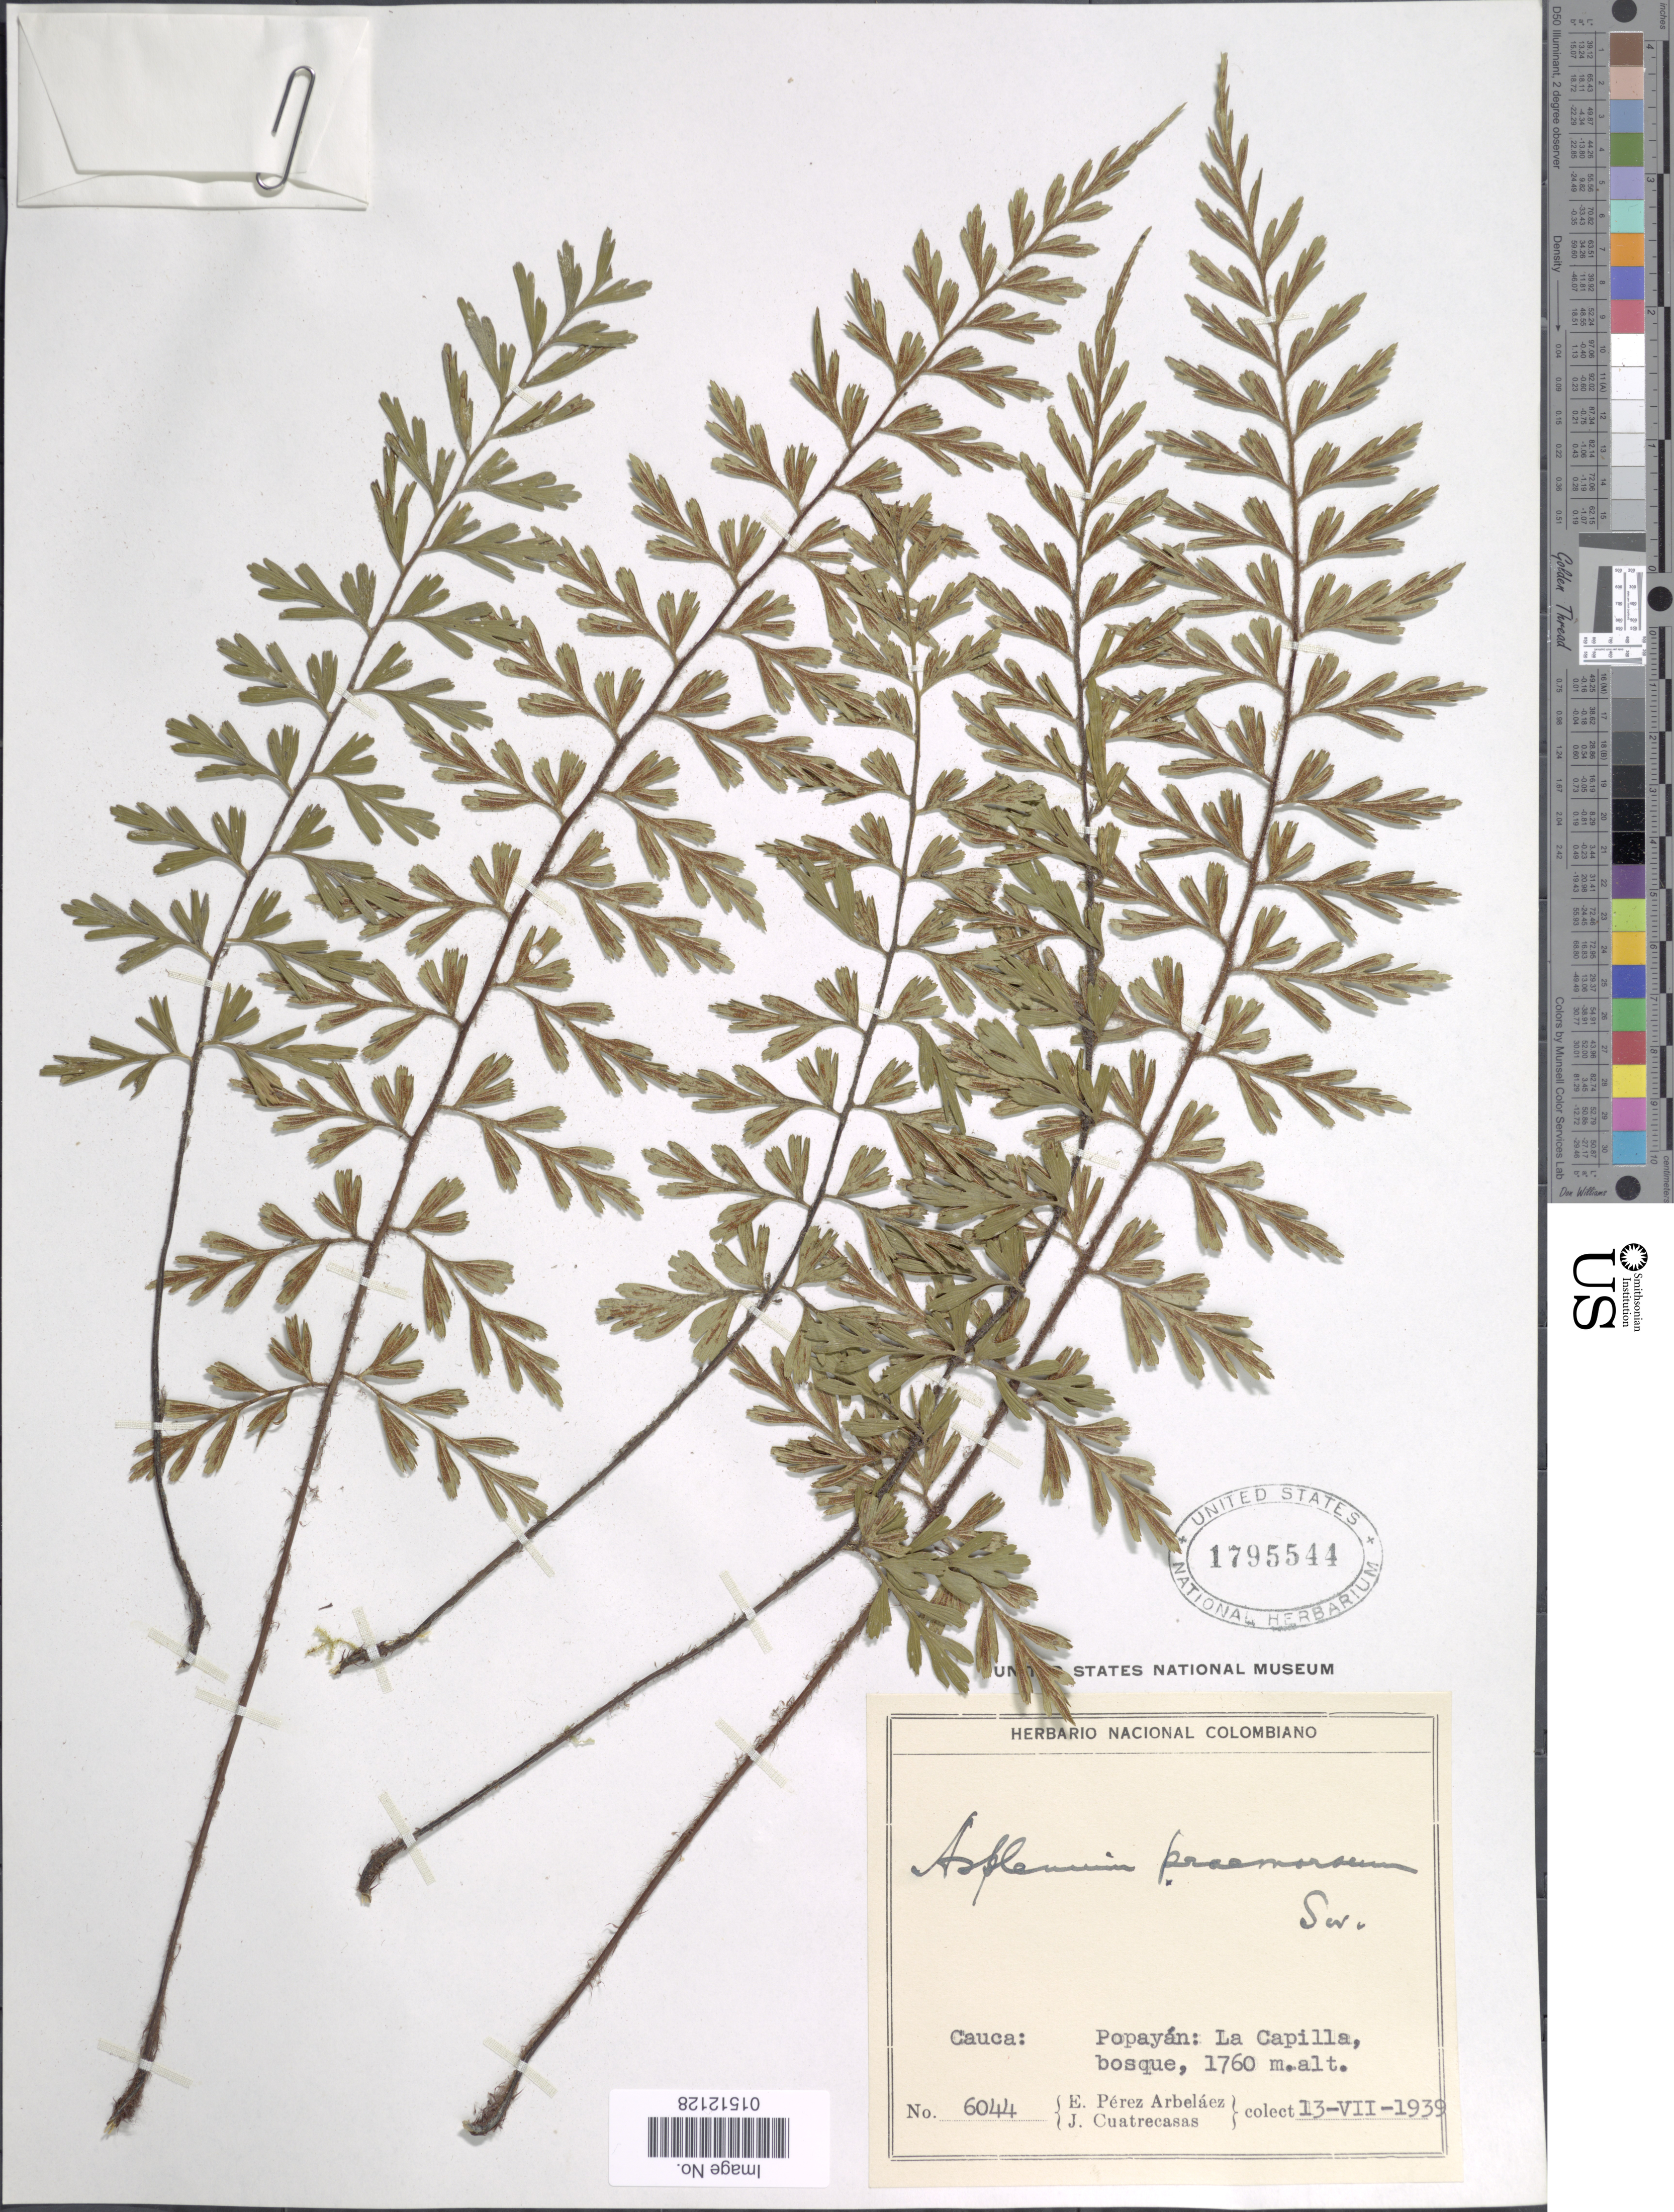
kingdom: Plantae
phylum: Tracheophyta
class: Polypodiopsida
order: Polypodiales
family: Aspleniaceae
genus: Asplenium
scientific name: Asplenium praemorsum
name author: Sw.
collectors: E. P. Arbelaez & J. Cuatrecasas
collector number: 6044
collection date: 1939-07-13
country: Colombia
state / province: Cauca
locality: Popayan: La Capilla.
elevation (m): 1760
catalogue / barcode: US 1795544